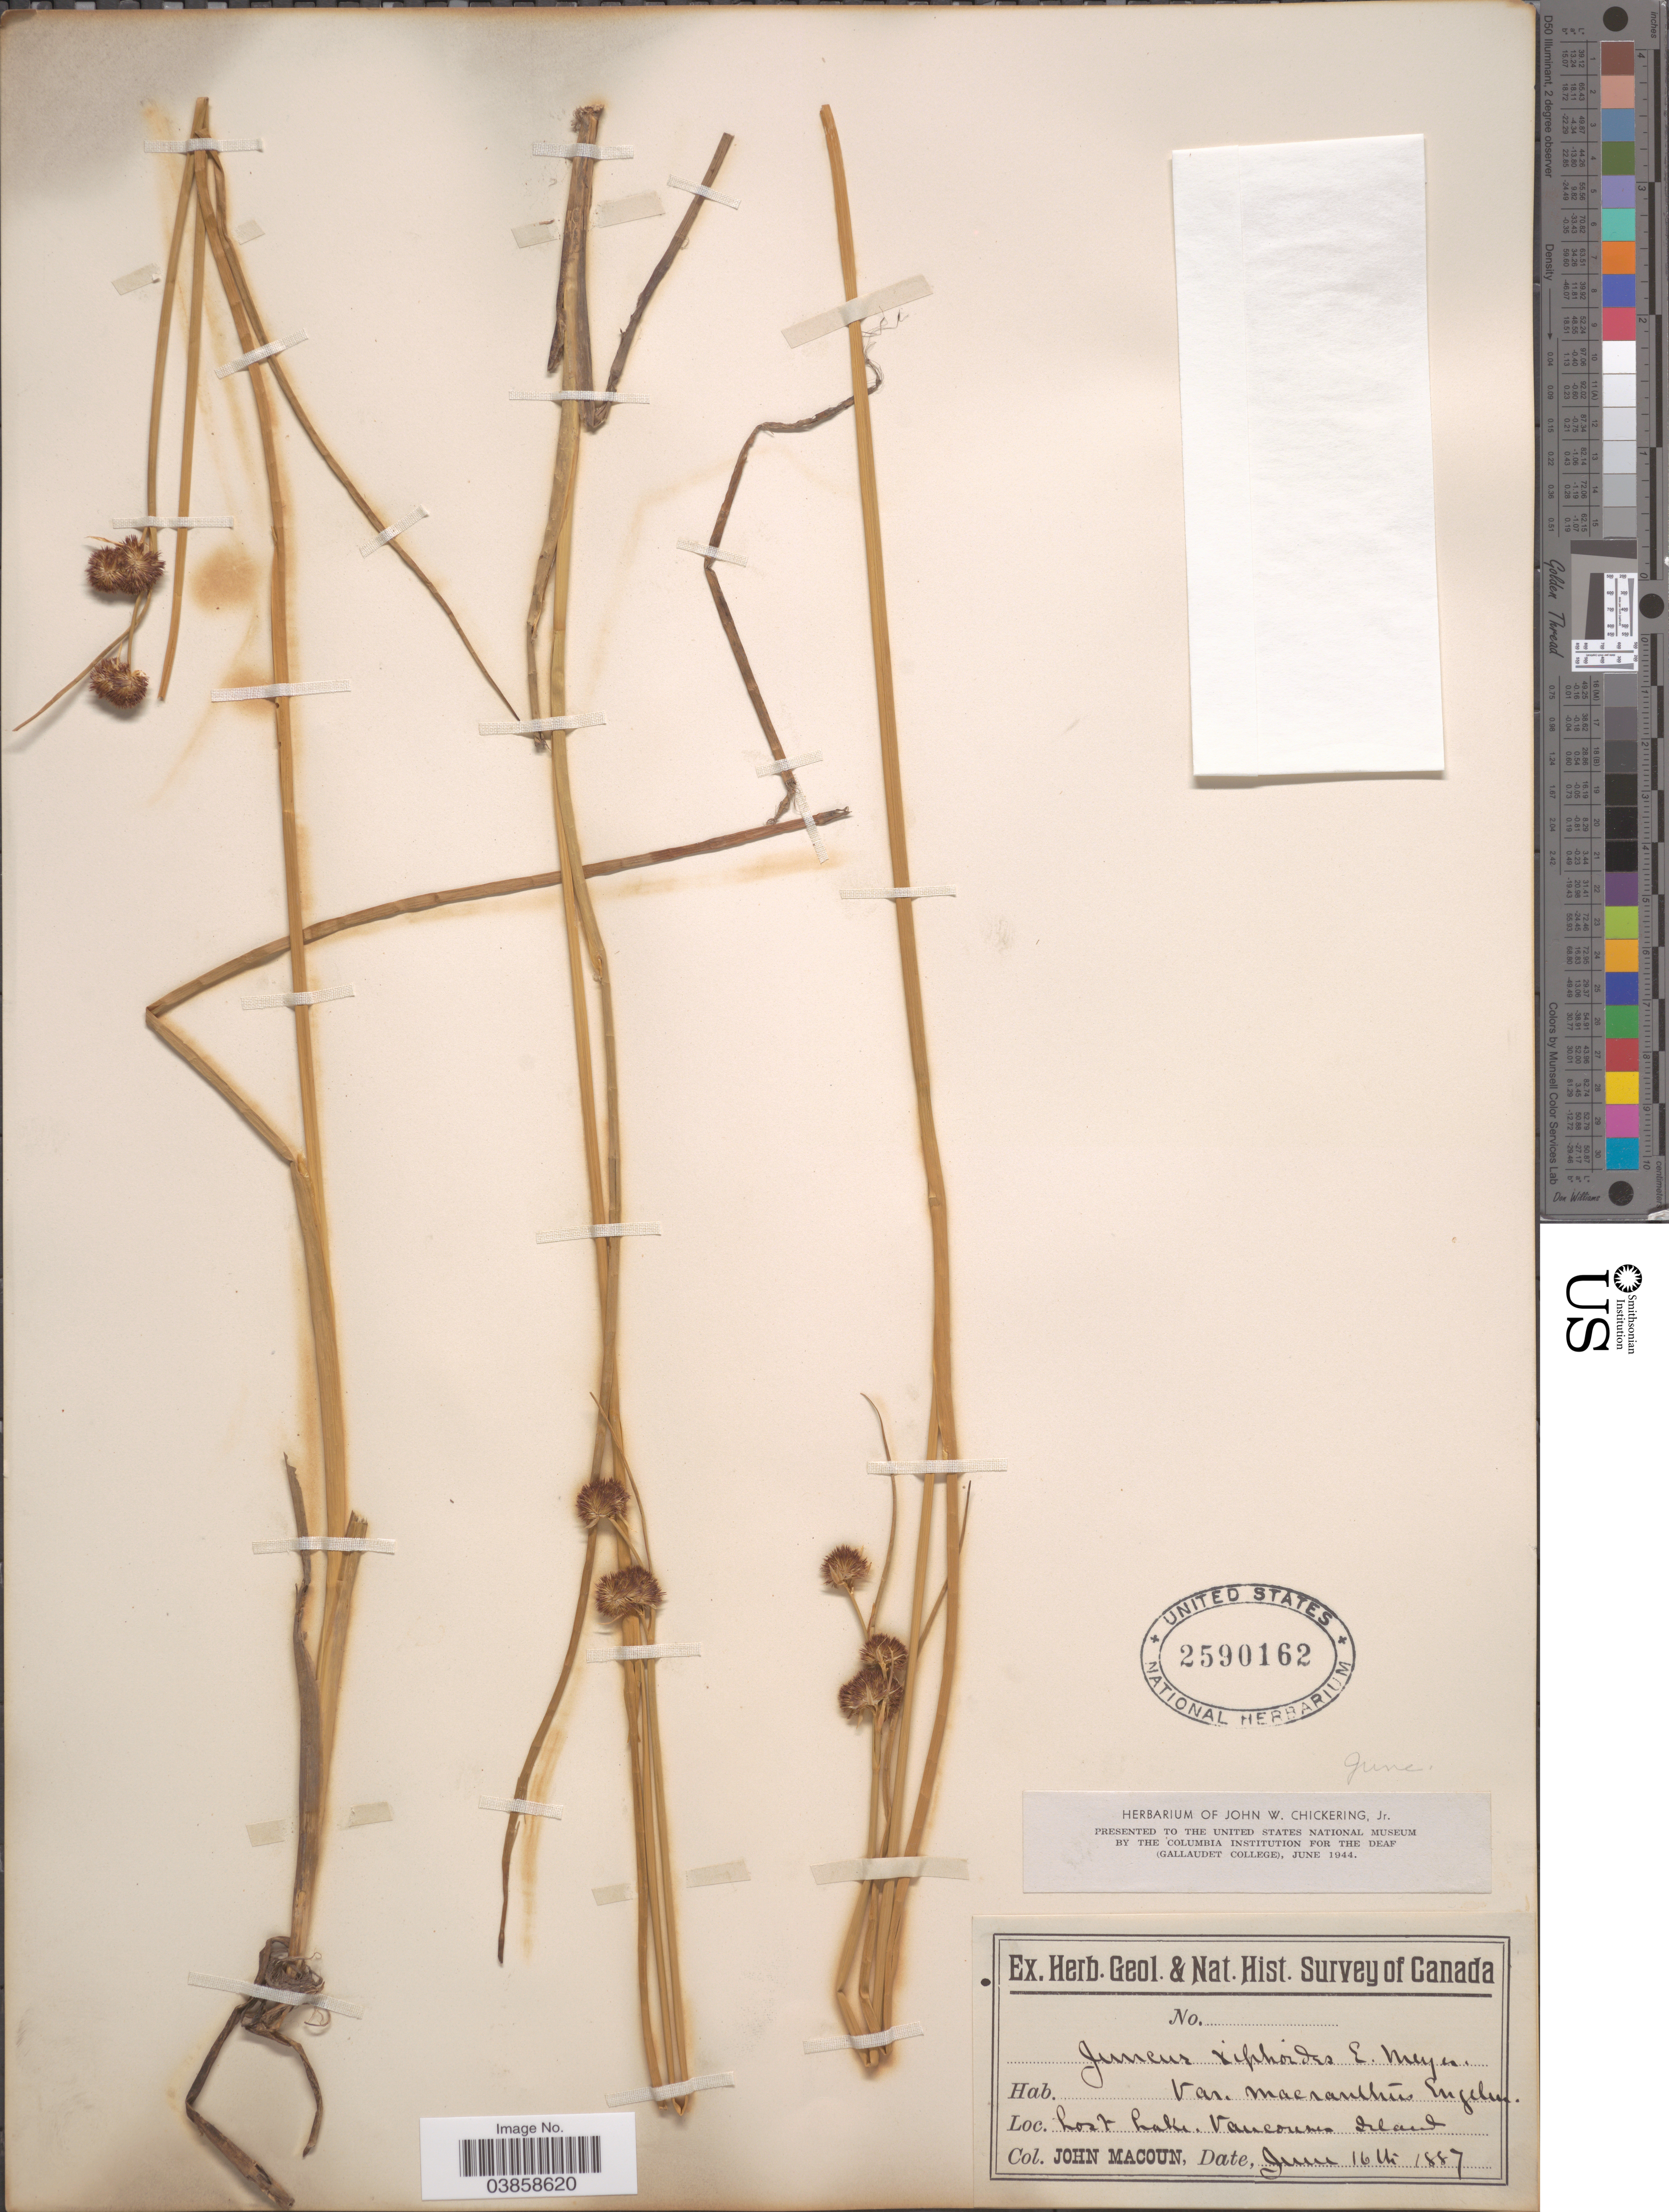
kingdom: Plantae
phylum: Tracheophyta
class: Liliopsida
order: Poales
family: Juncaceae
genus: Juncus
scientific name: Juncus xiphioides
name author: E. Mey.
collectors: J. Macoun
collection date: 1887-06-16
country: Canada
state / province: British Columbia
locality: Lost Lake. Vancouver Island.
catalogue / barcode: US 2590162